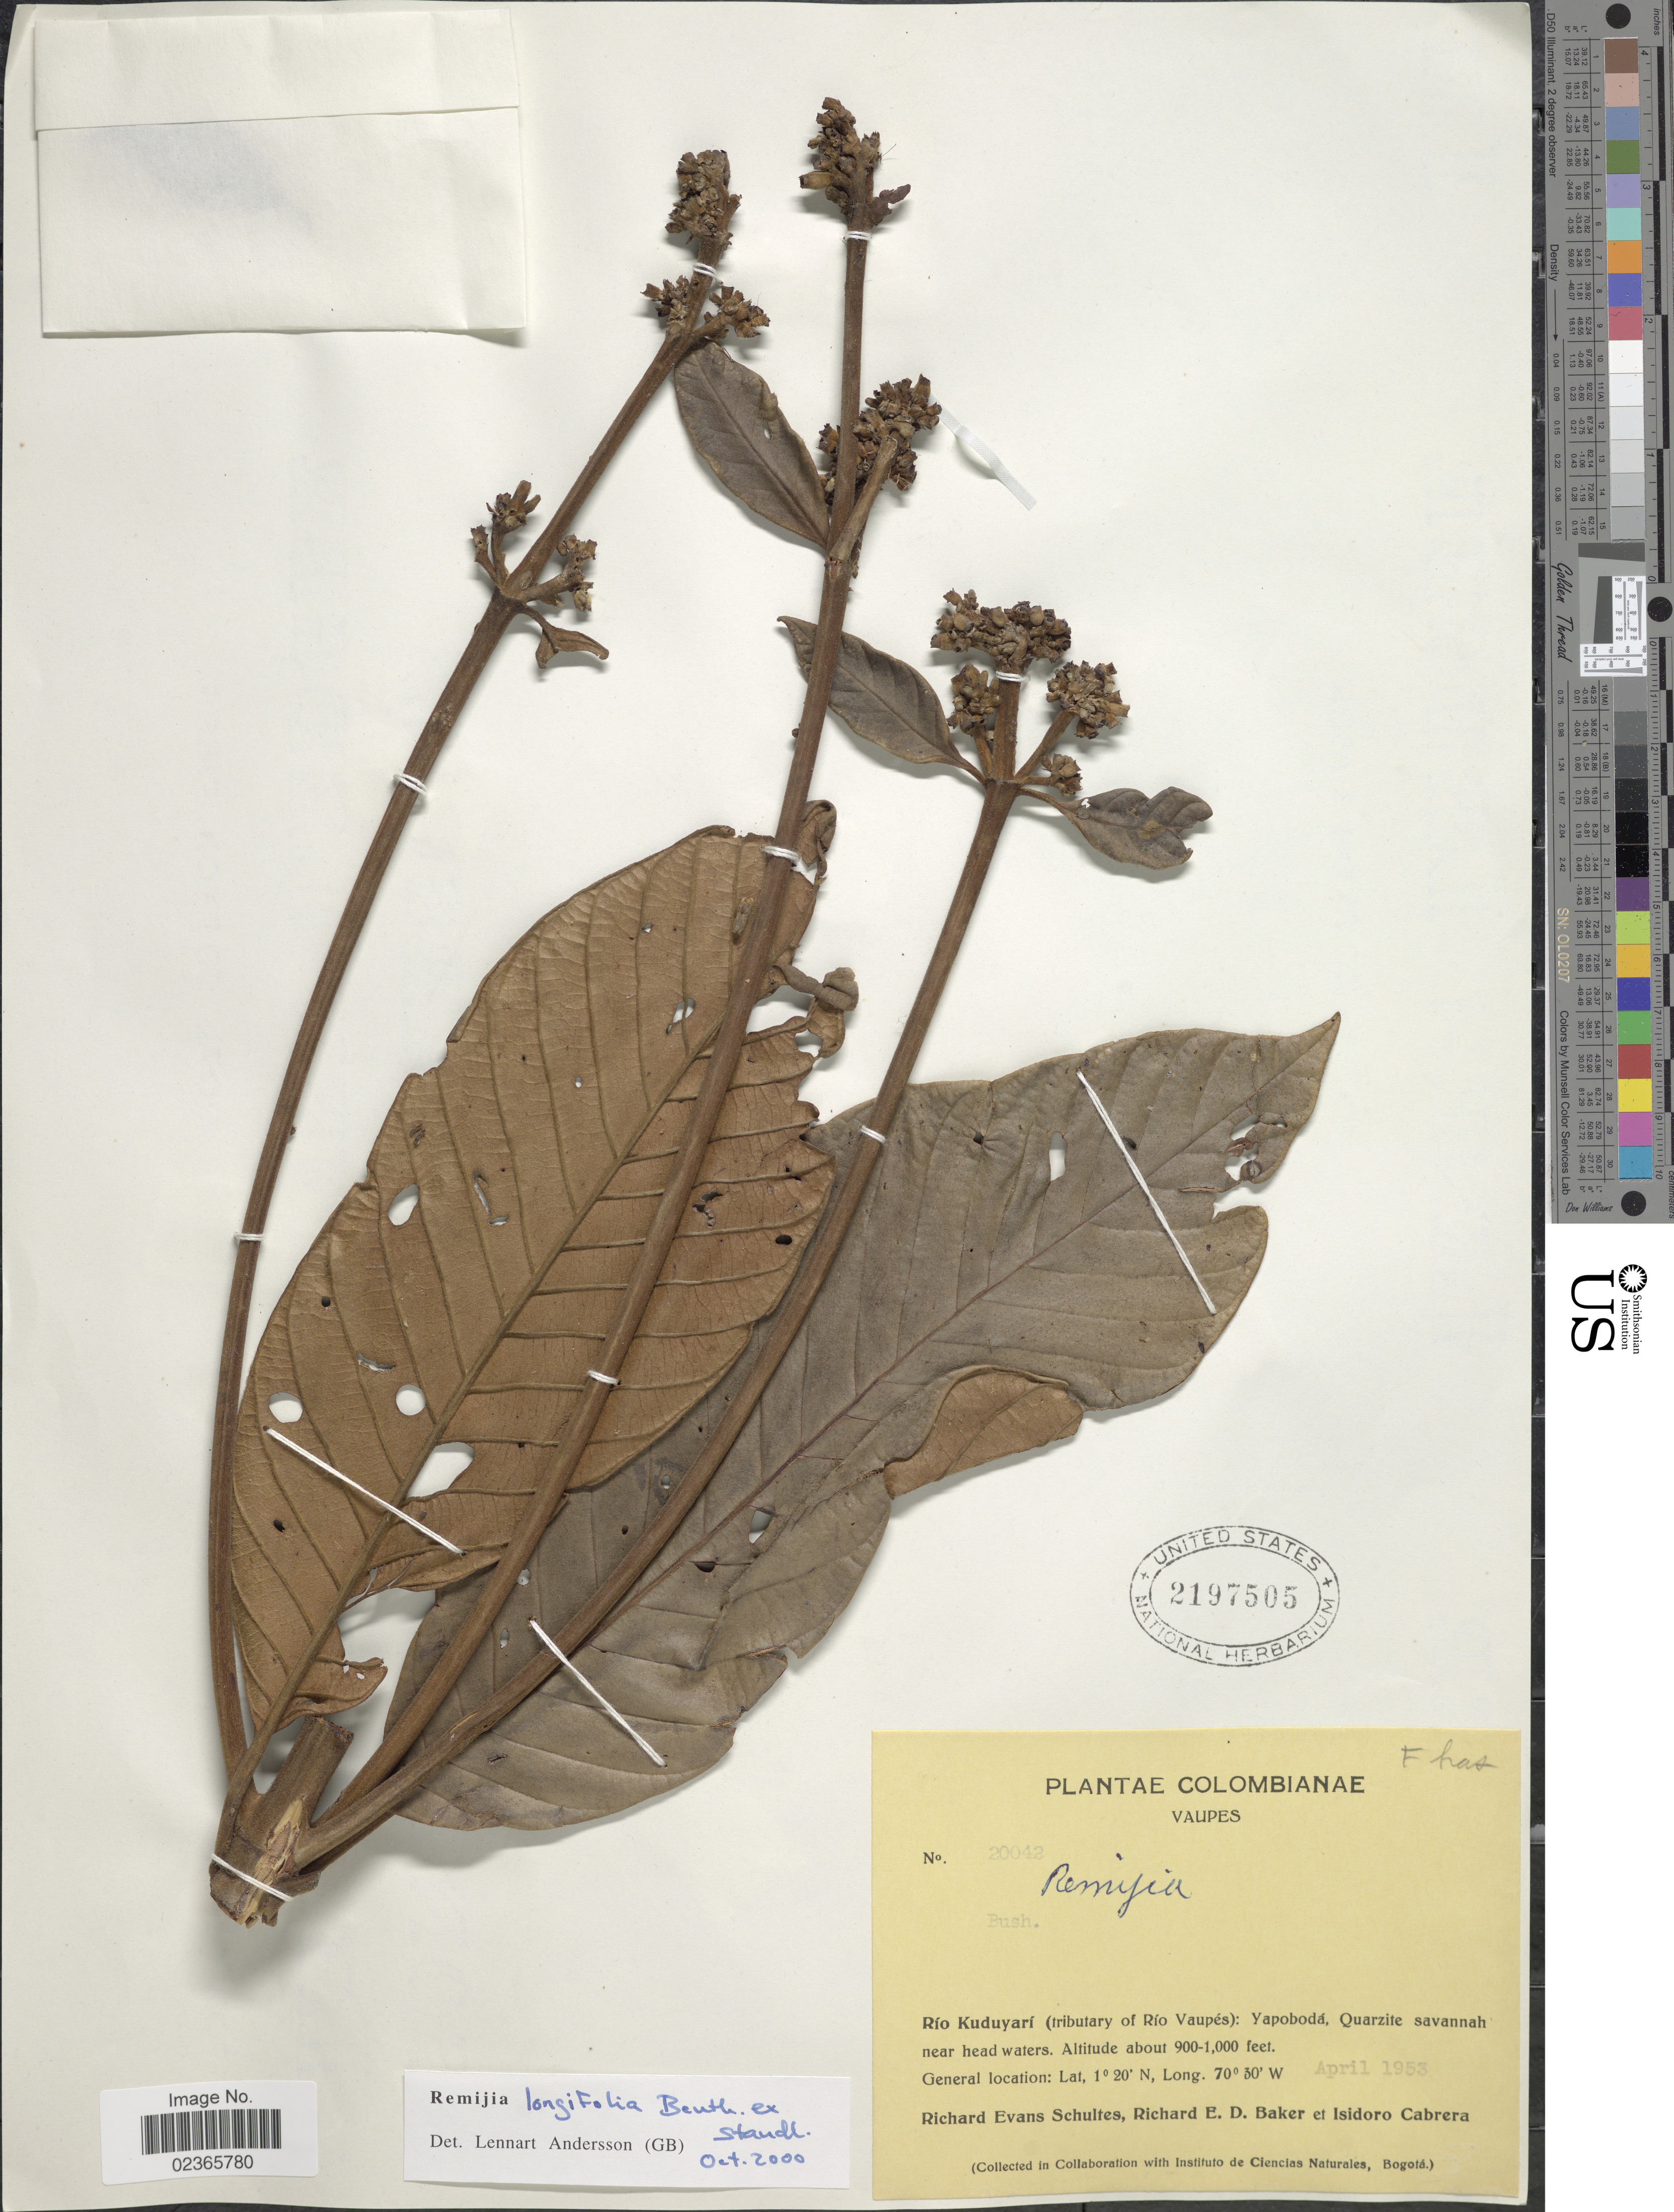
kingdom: Plantae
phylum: Tracheophyta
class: Magnoliopsida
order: Gentianales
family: Rubiaceae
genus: Remijia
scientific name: Remijia longifolia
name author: Benth. ex Standl.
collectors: R. E. Schultes, R. E. D. Baker & I. Cabrera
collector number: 20042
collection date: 1953-04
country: Colombia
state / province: Vaupés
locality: Rio Kuduyari (tributary of Rio Vaupes): Yapoboda, Quarzite savannah near head waters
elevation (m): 274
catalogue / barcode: US 2197505